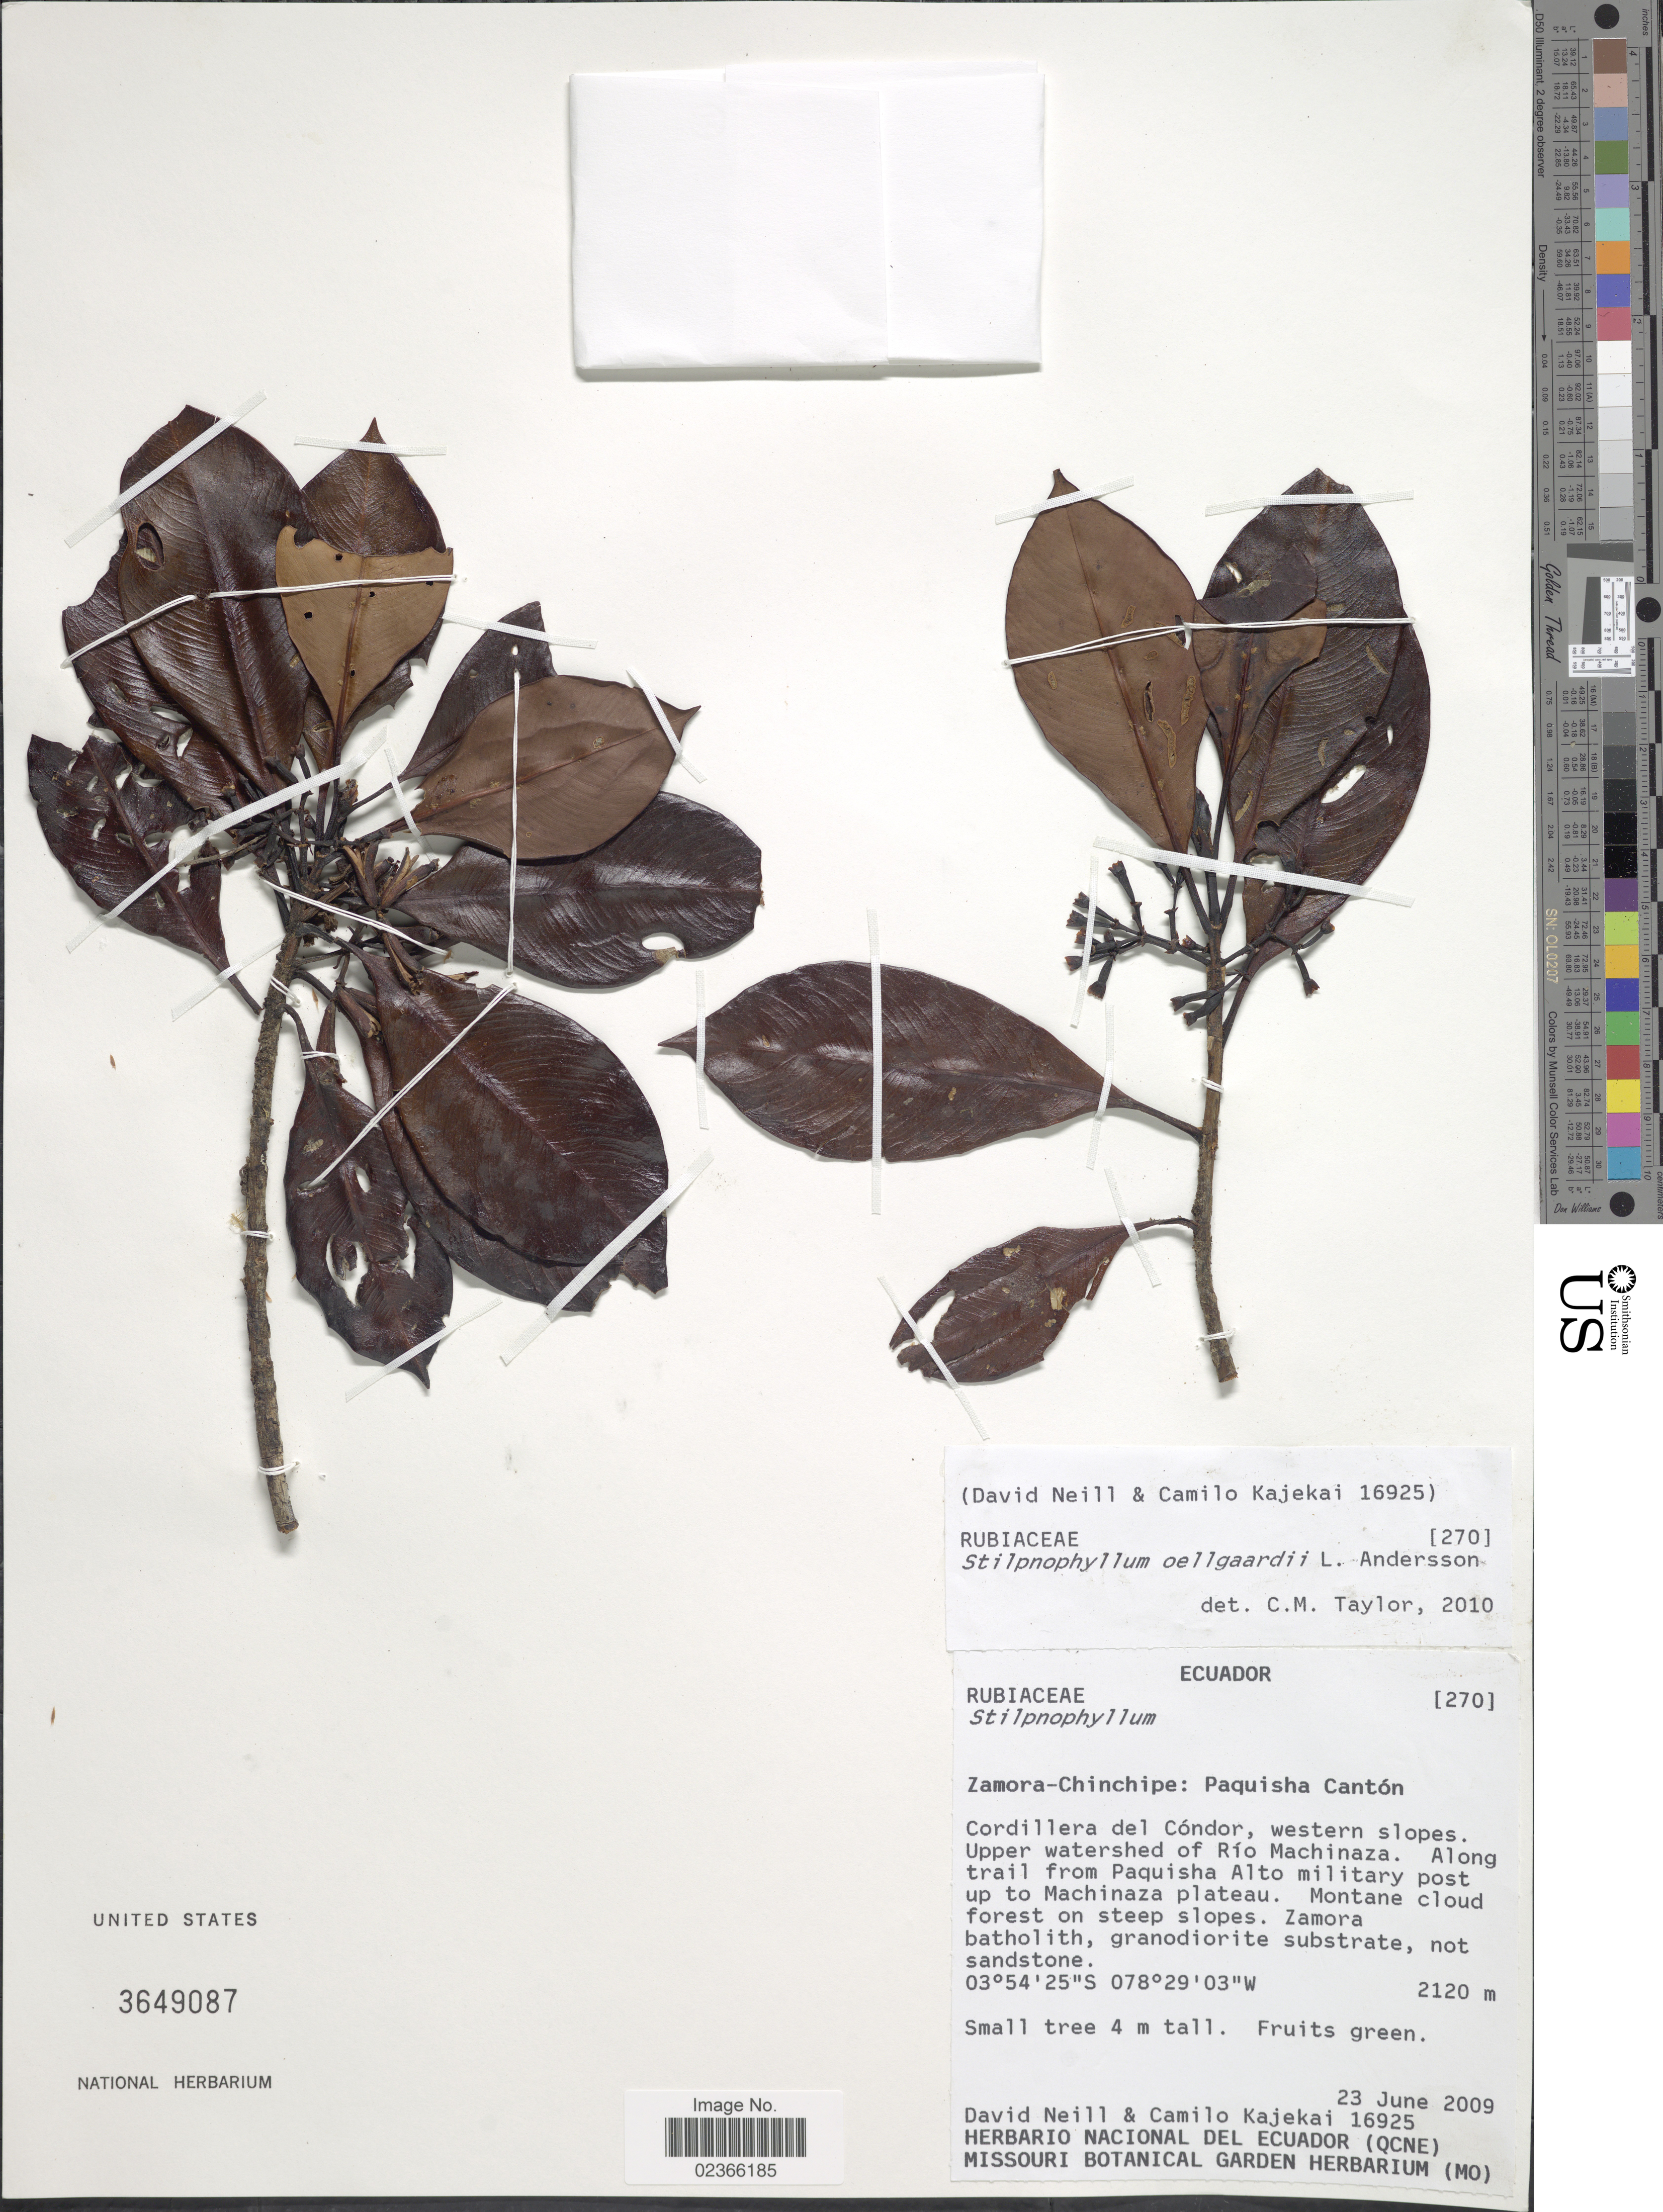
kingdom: Plantae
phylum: Tracheophyta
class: Magnoliopsida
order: Gentianales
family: Rubiaceae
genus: Stilpnophyllum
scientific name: Stilpnophyllum oellgaardii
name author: L. Andersson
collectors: D. Neill & C. Kajekai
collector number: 16925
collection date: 2009-06-23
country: Ecuador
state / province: Zamora-Chinchipe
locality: Zamora-Chinchipe: Paquisha Canton. Cordillera del Condor, western slopes. Upper watershed of Rio Machinaza along trail from Paquisha Alto military post up to Machinaza plateau.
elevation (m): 2120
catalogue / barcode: US 3649087